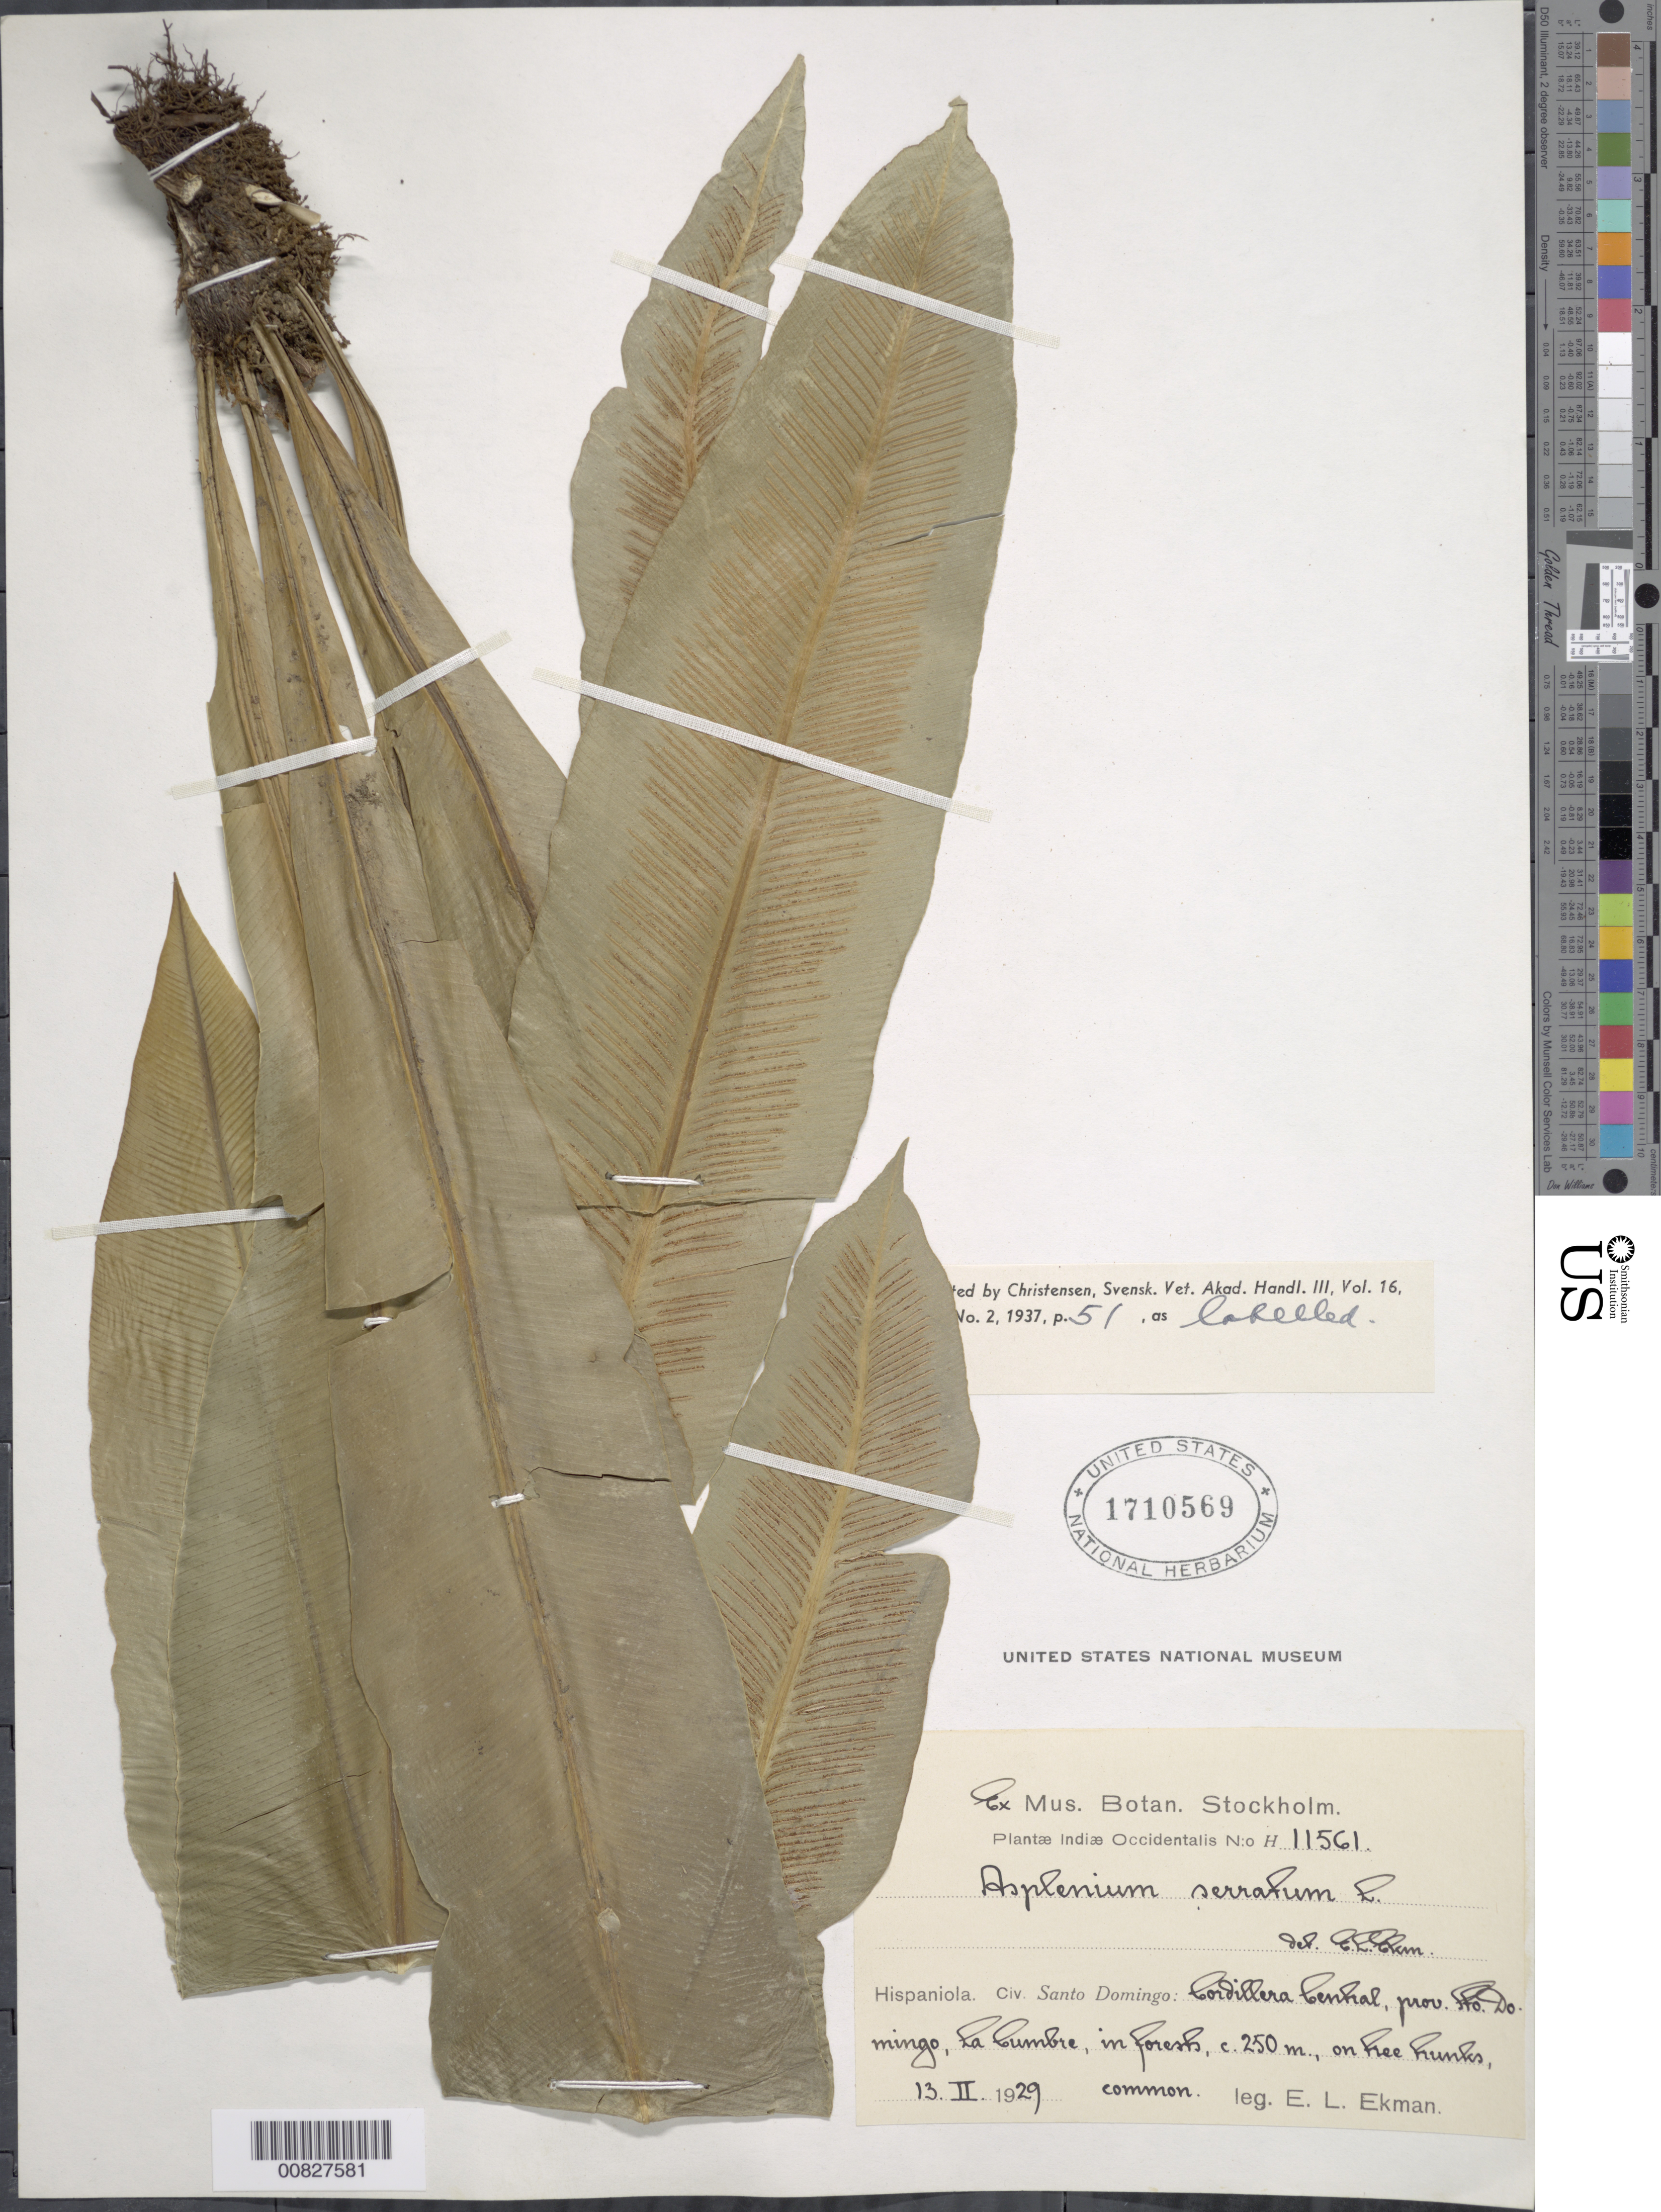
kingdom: Plantae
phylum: Tracheophyta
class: Polypodiopsida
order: Polypodiales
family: Aspleniaceae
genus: Asplenium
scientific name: Asplenium serratum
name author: L.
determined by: Christensen, C. F. A.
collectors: E. L. Ekman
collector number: H 11561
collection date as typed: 13 Feb 1929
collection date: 1929-02-13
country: Dominican Republic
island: Hispaniola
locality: Prov. Santo Domingo, Cordillera Central, La Cumbre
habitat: Forest, on tree trunks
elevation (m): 250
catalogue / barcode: US 1710569